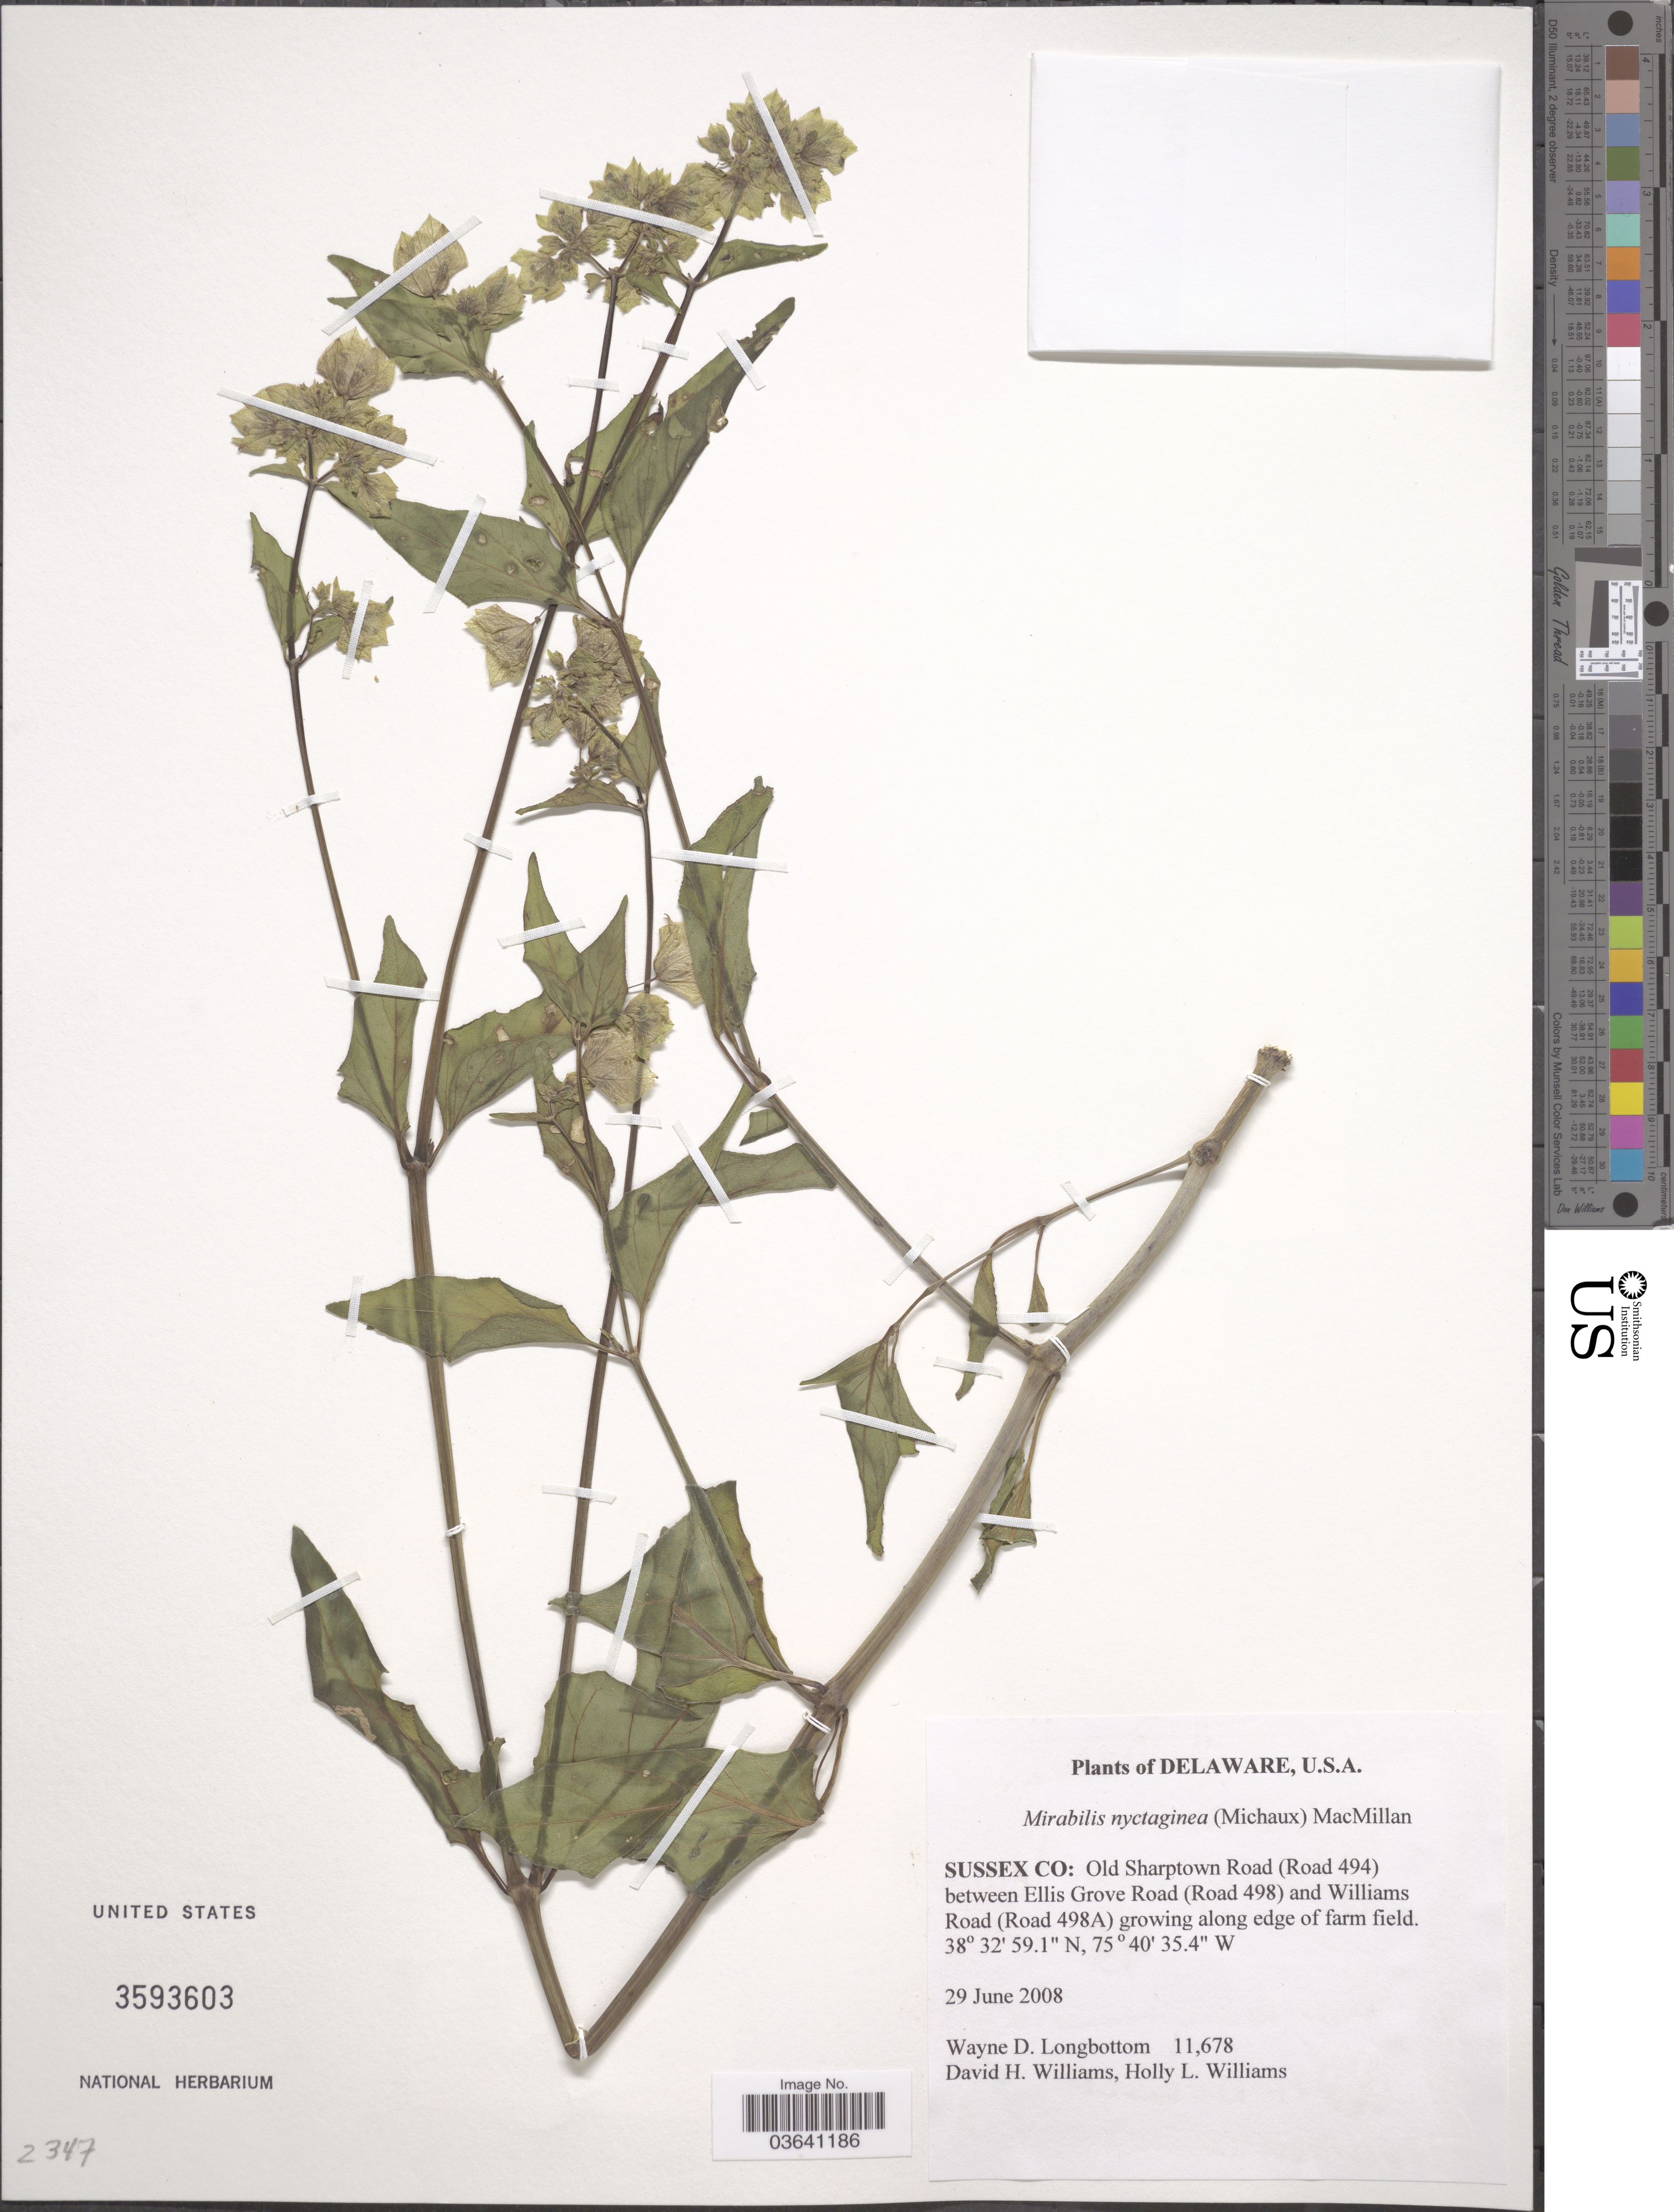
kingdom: Plantae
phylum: Tracheophyta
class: Magnoliopsida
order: Caryophyllales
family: Nyctaginaceae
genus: Mirabilis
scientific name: Mirabilis nyctaginea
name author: (Michx.) MacMill.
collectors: W. D. Longbottom, D. H. Williams & H. Williams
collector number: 11678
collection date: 2008-06-29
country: United States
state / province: Delaware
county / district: Sussex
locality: Sussex Co: Old Sharptown Road (Road 494) between Ellis Grove Road (Road 498) and Williams Road (Road 498A).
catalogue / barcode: US 3593603